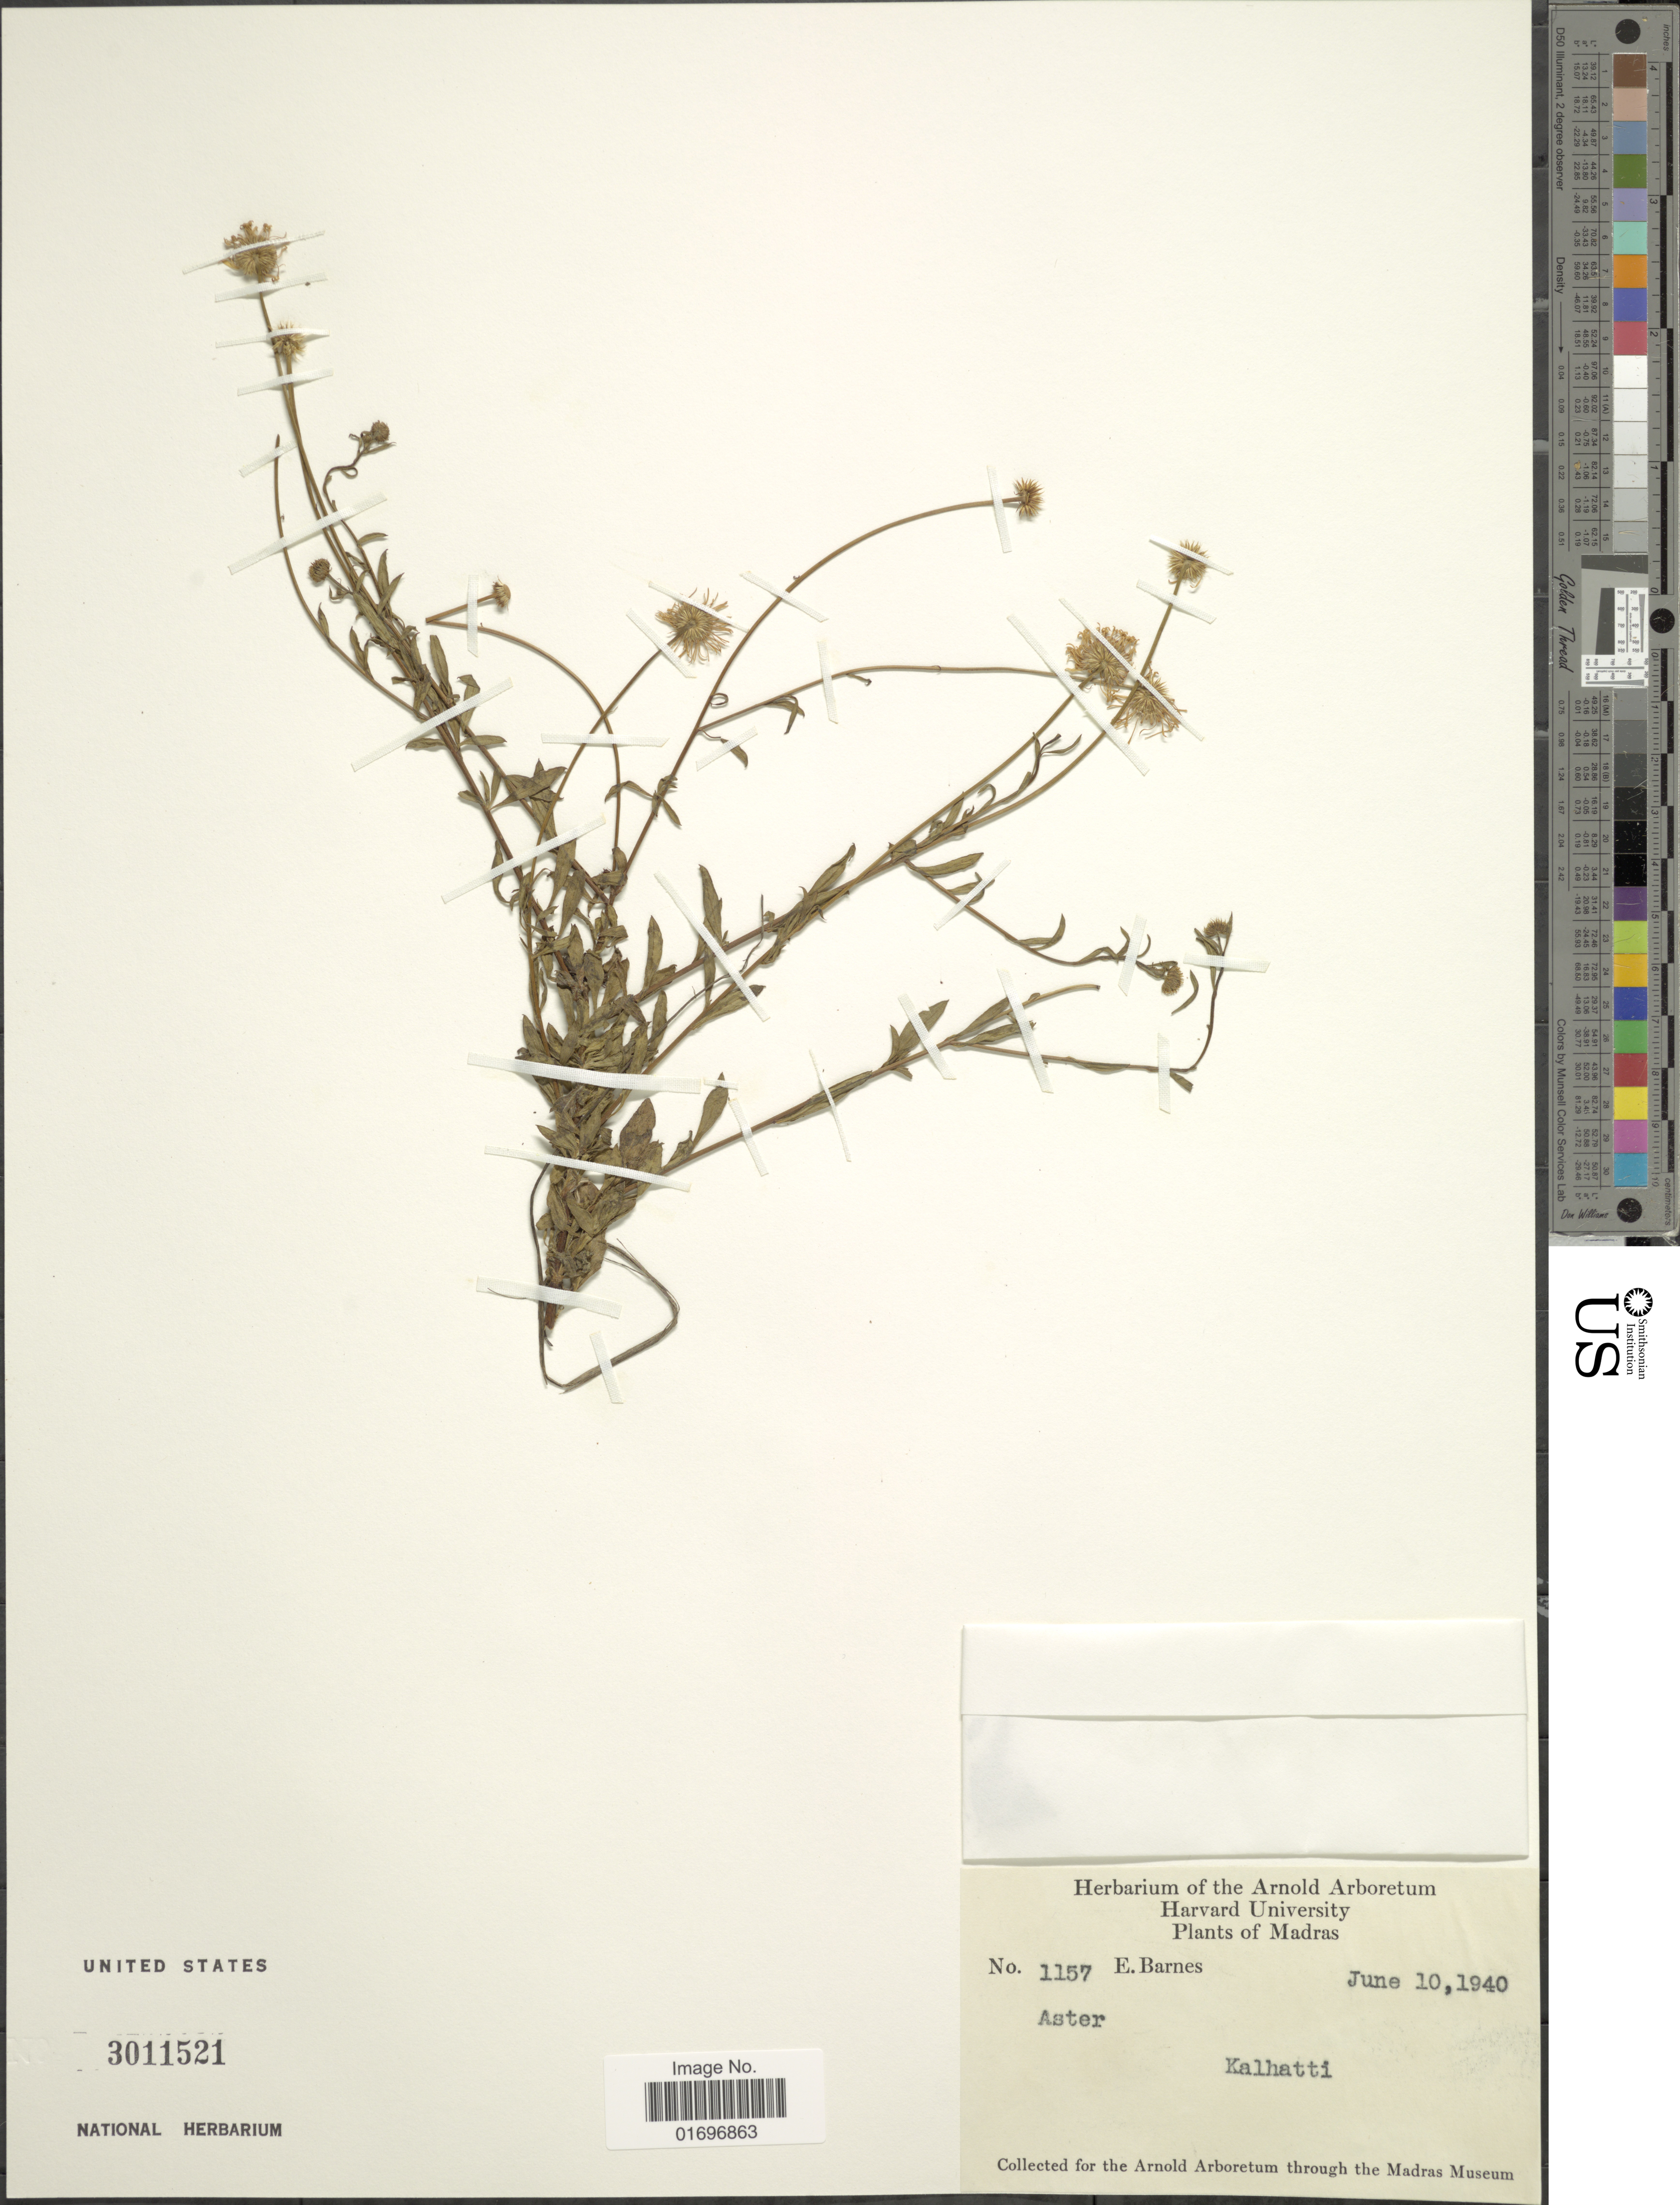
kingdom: Plantae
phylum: Tracheophyta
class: Magnoliopsida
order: Asterales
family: Asteraceae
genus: Aster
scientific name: Aster sp.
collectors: E. Barnes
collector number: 1157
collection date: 1940-06-10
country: India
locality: Madras. Kalhatti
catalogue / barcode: US 3011521